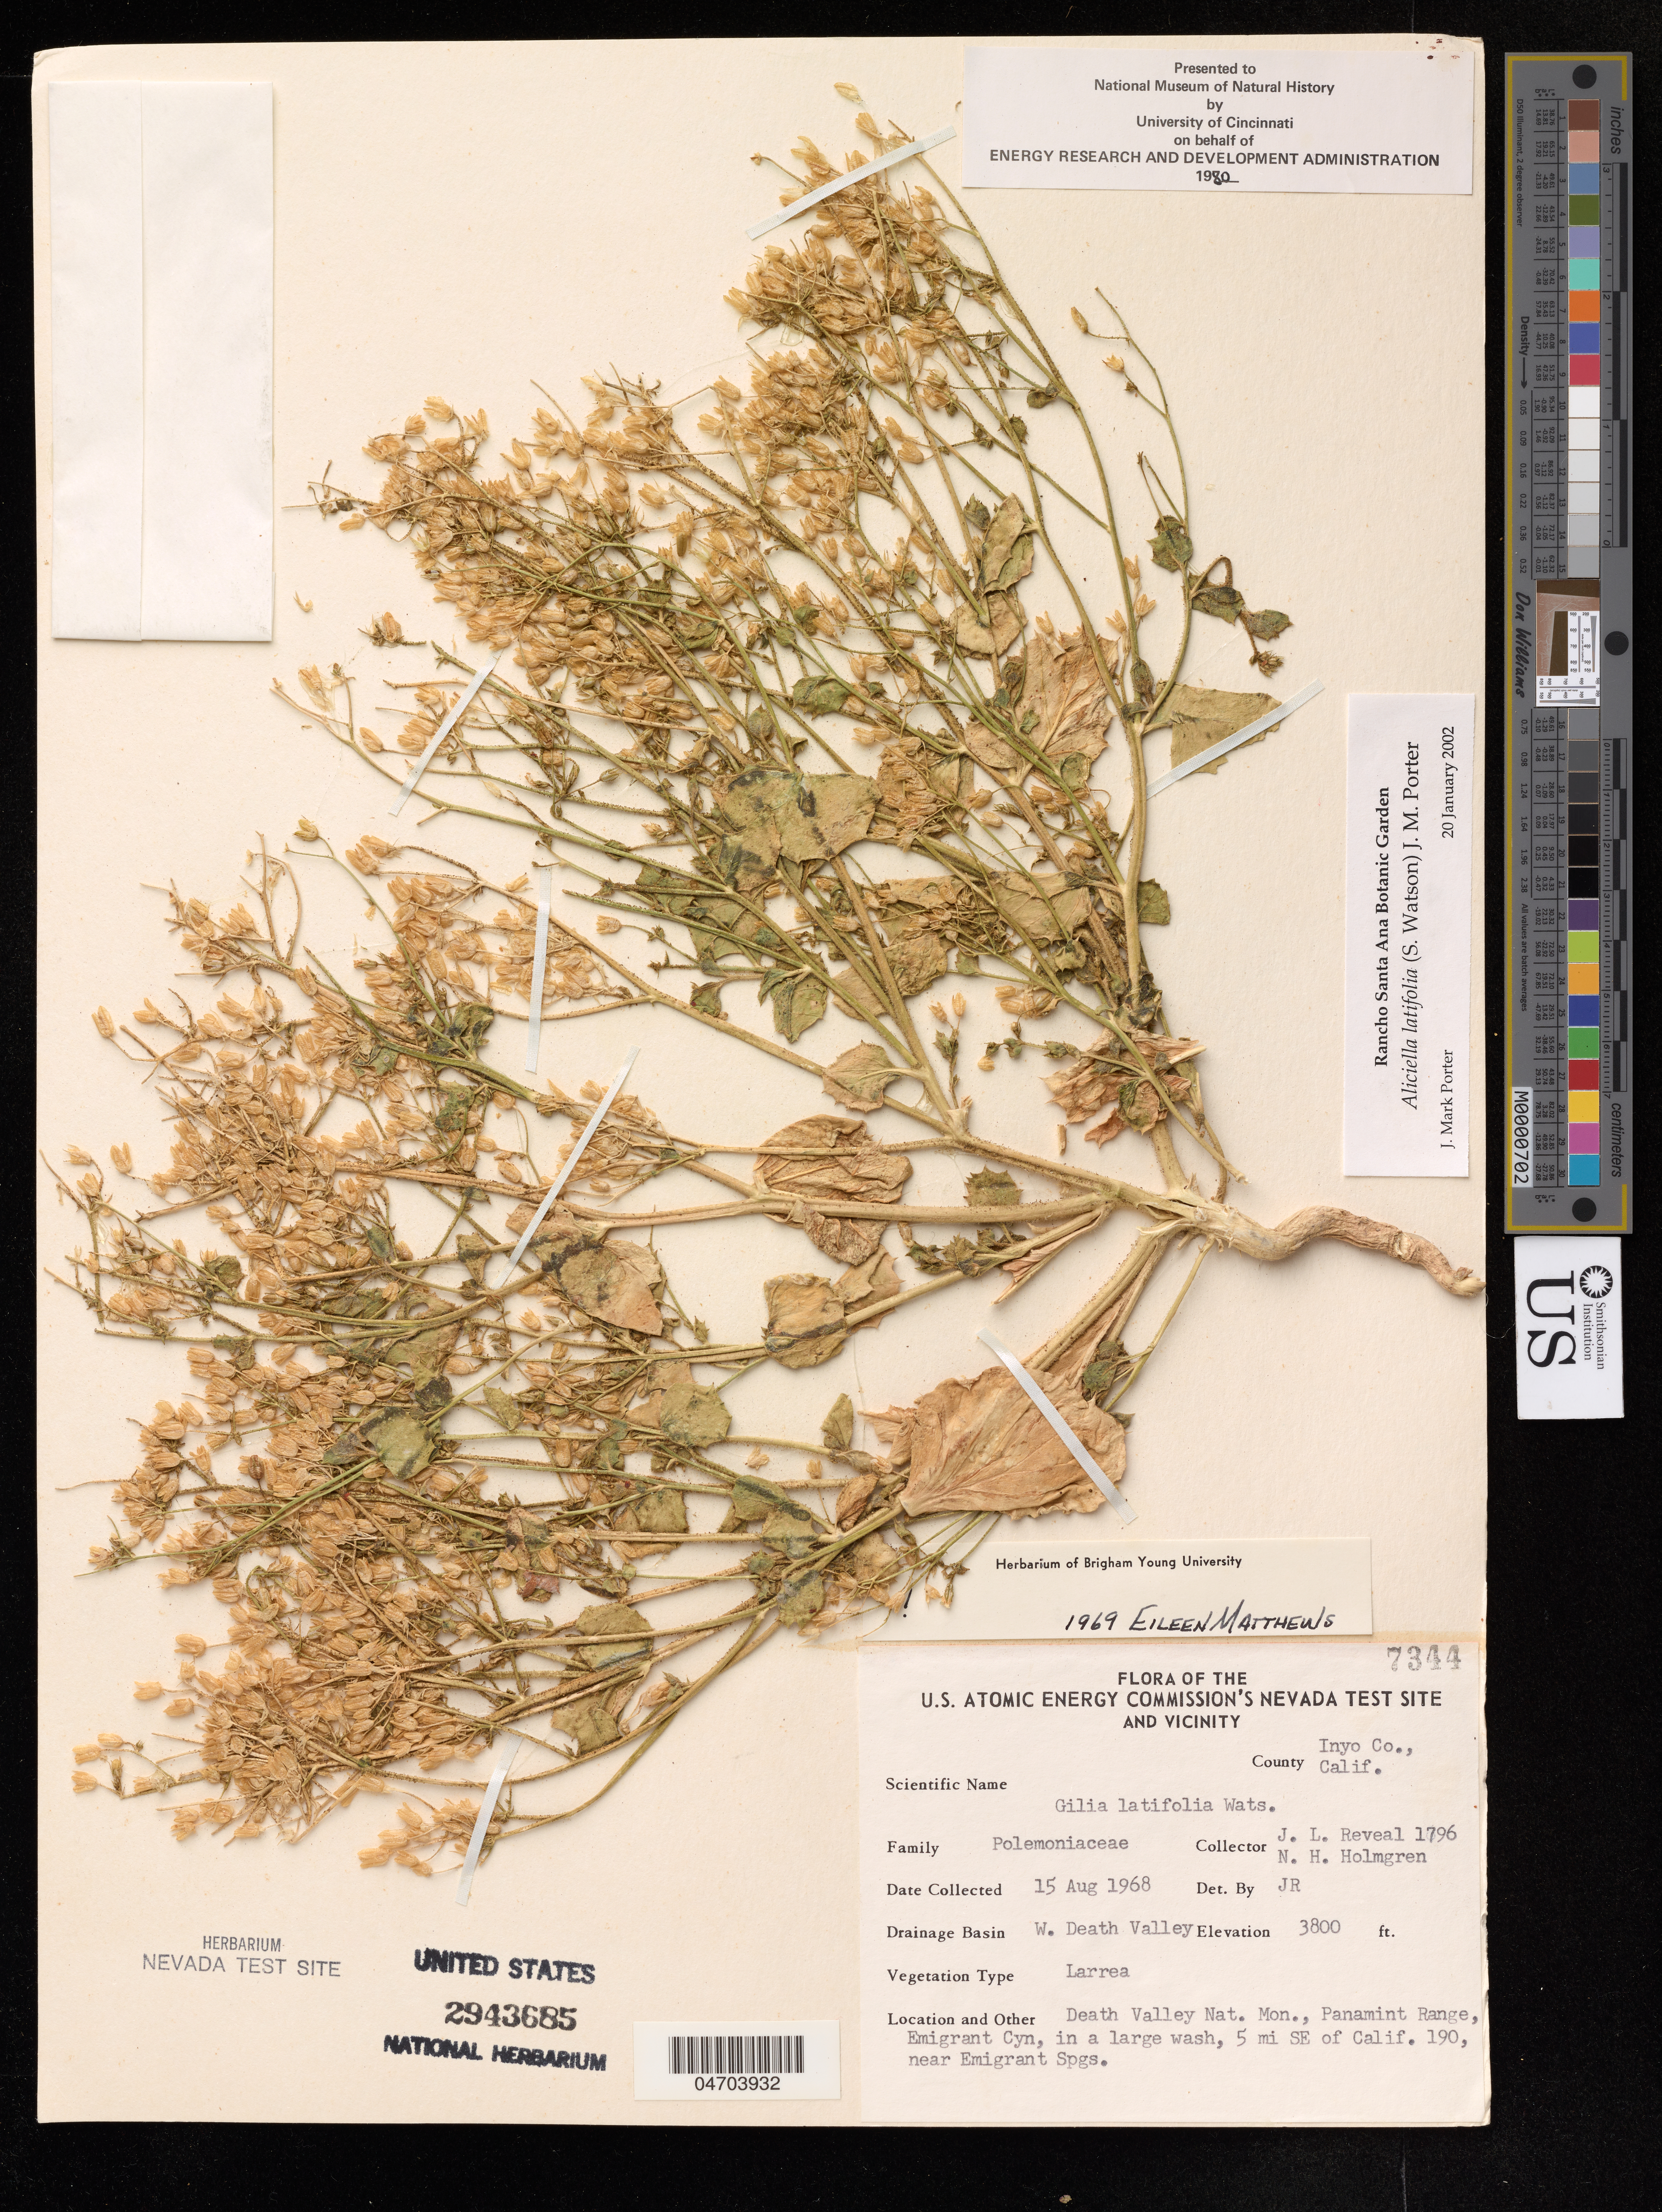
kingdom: Plantae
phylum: Tracheophyta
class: Magnoliopsida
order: Ericales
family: Polemoniaceae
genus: Aliciella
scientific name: Aliciella latifolia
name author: (S. Watson) J.M. Porter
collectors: J. Reveal & N. Holmgren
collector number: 1796/7344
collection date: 1968-08-15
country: United States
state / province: California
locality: Inyo Co., W. Death Valley. Death Valley Nat. Mon., Panamint Range, Emigrant Cyn, 5 mi SE of Calif. 190, near Emigrant Spgs.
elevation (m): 1158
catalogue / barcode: US 2943685